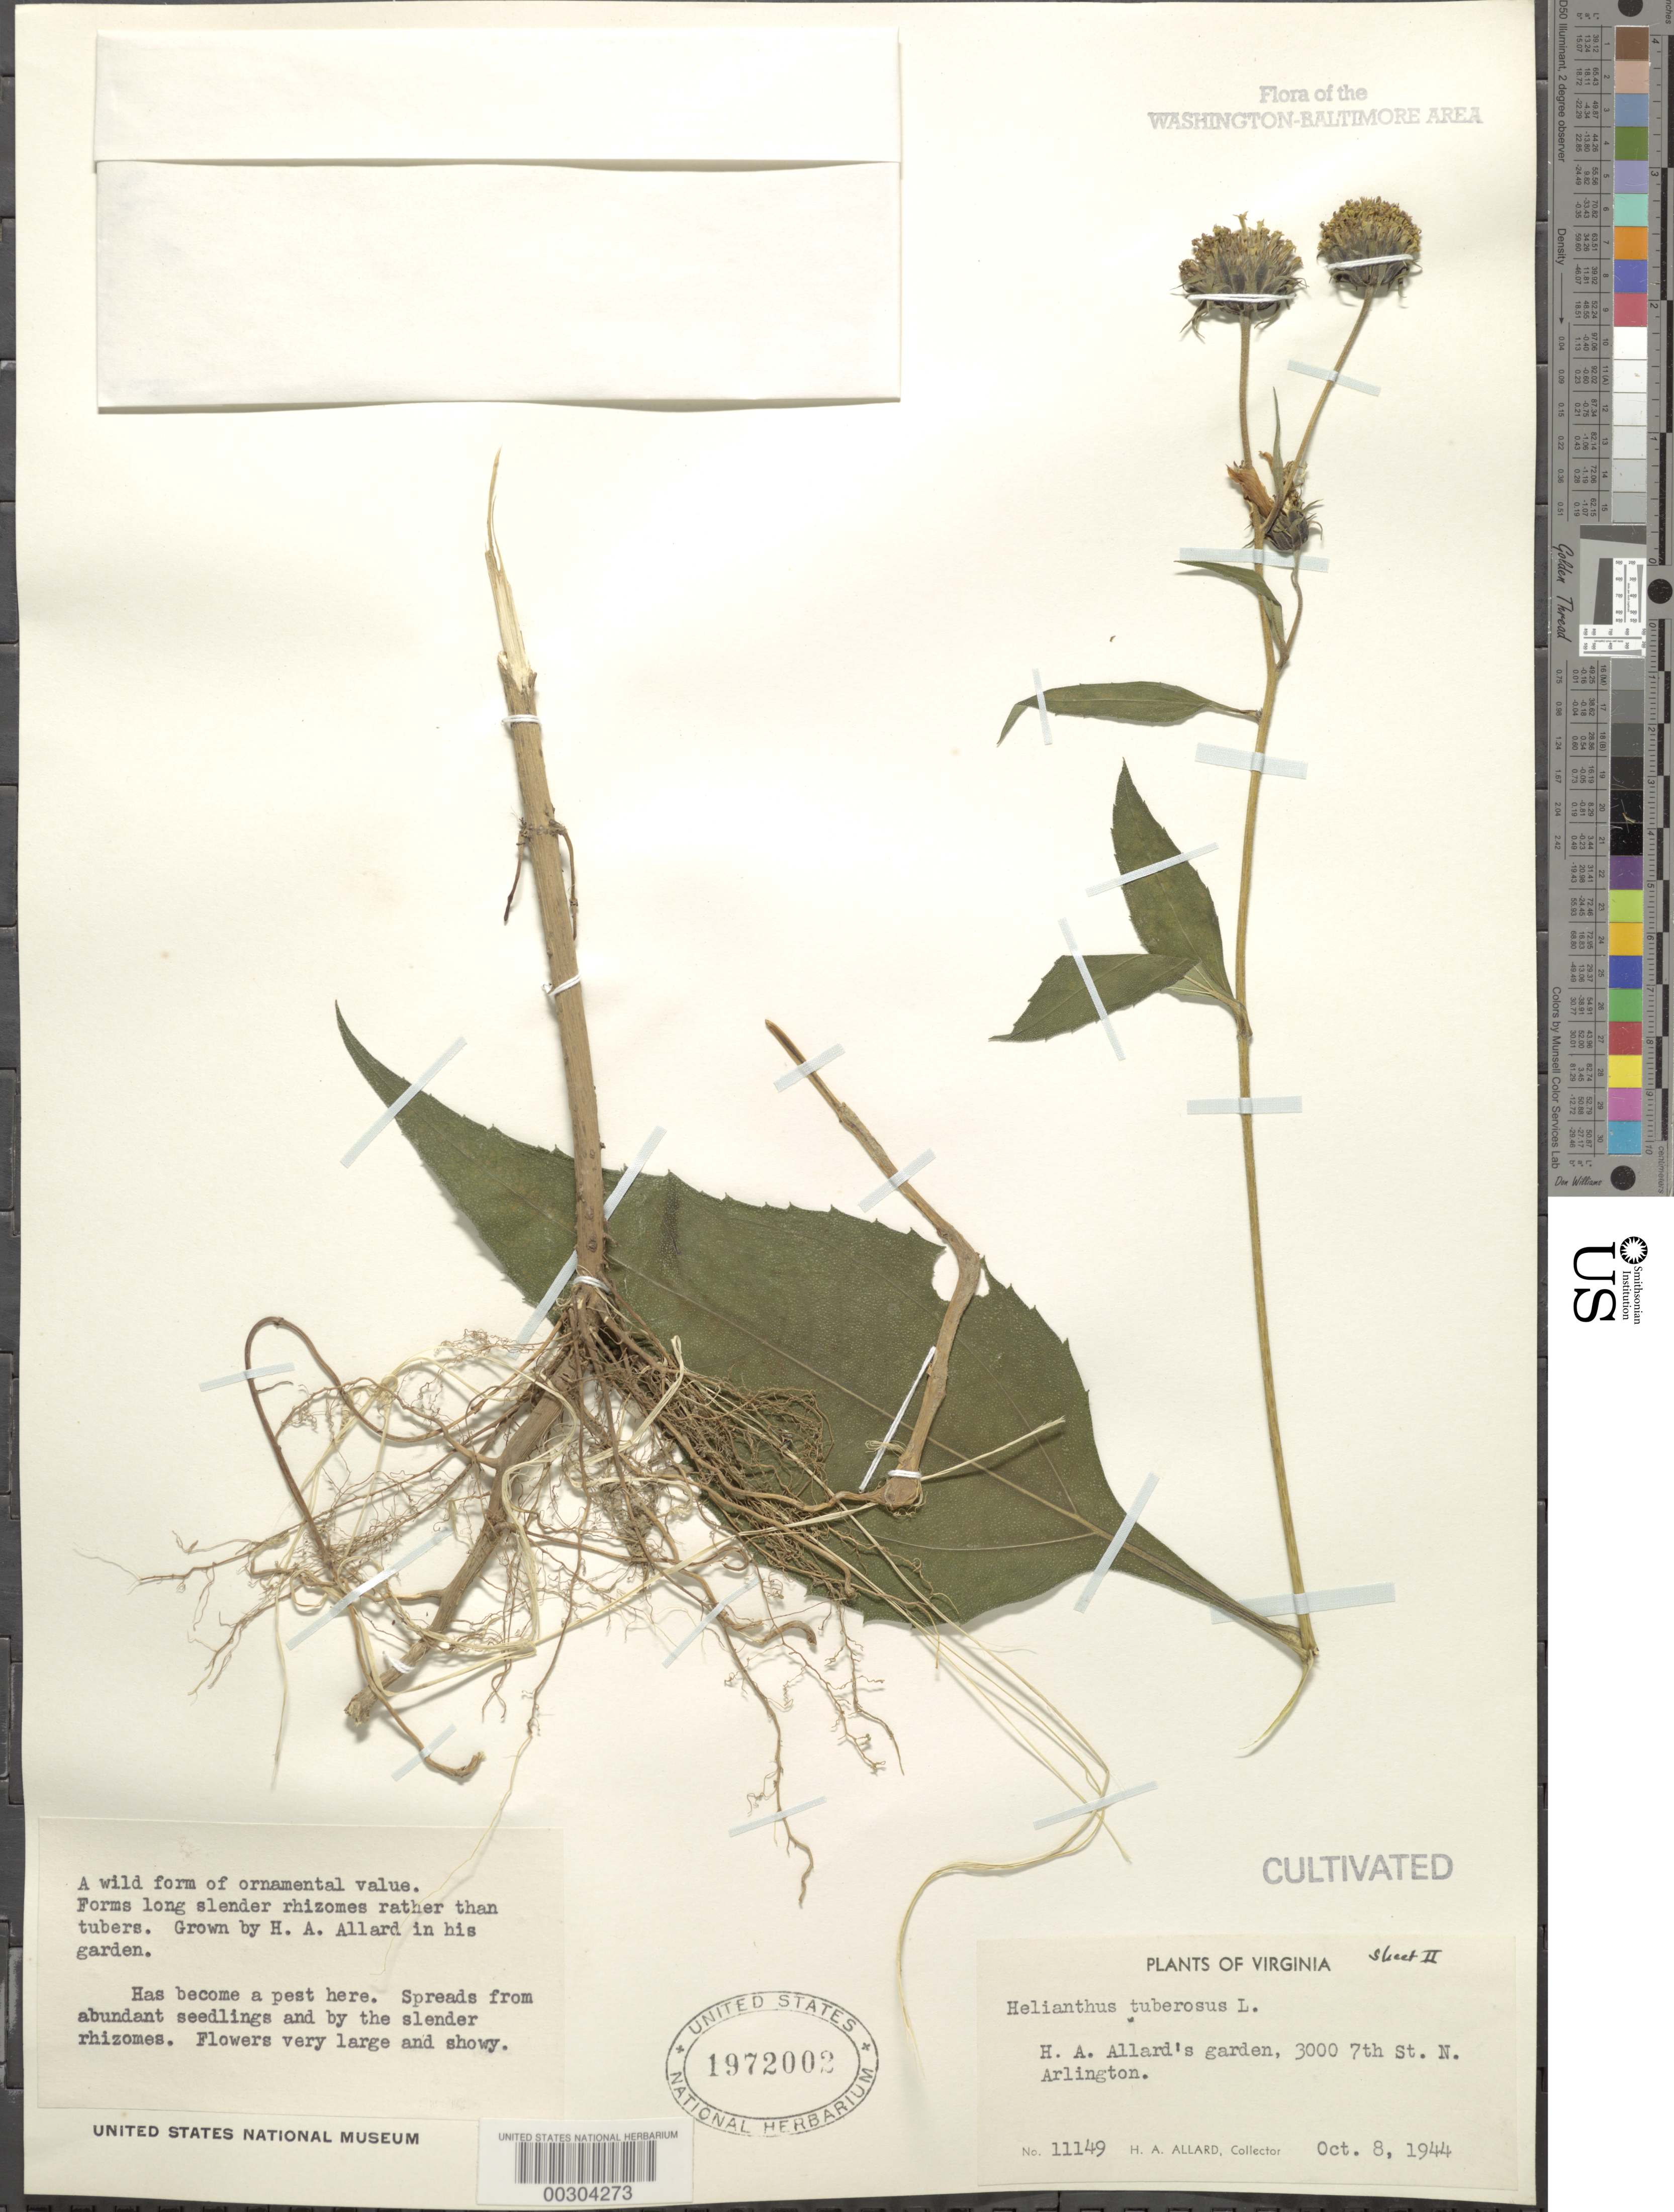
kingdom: Plantae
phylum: Tracheophyta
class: Magnoliopsida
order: Asterales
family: Asteraceae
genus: Helianthus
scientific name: Helianthus tuberosus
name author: L.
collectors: H. A. Allard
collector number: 11149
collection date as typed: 08 Oct 1944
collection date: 1944-10-08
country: United States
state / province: Virginia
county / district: Arlington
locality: Arlington, 3000 7th St N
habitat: Garden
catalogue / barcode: US 1972002